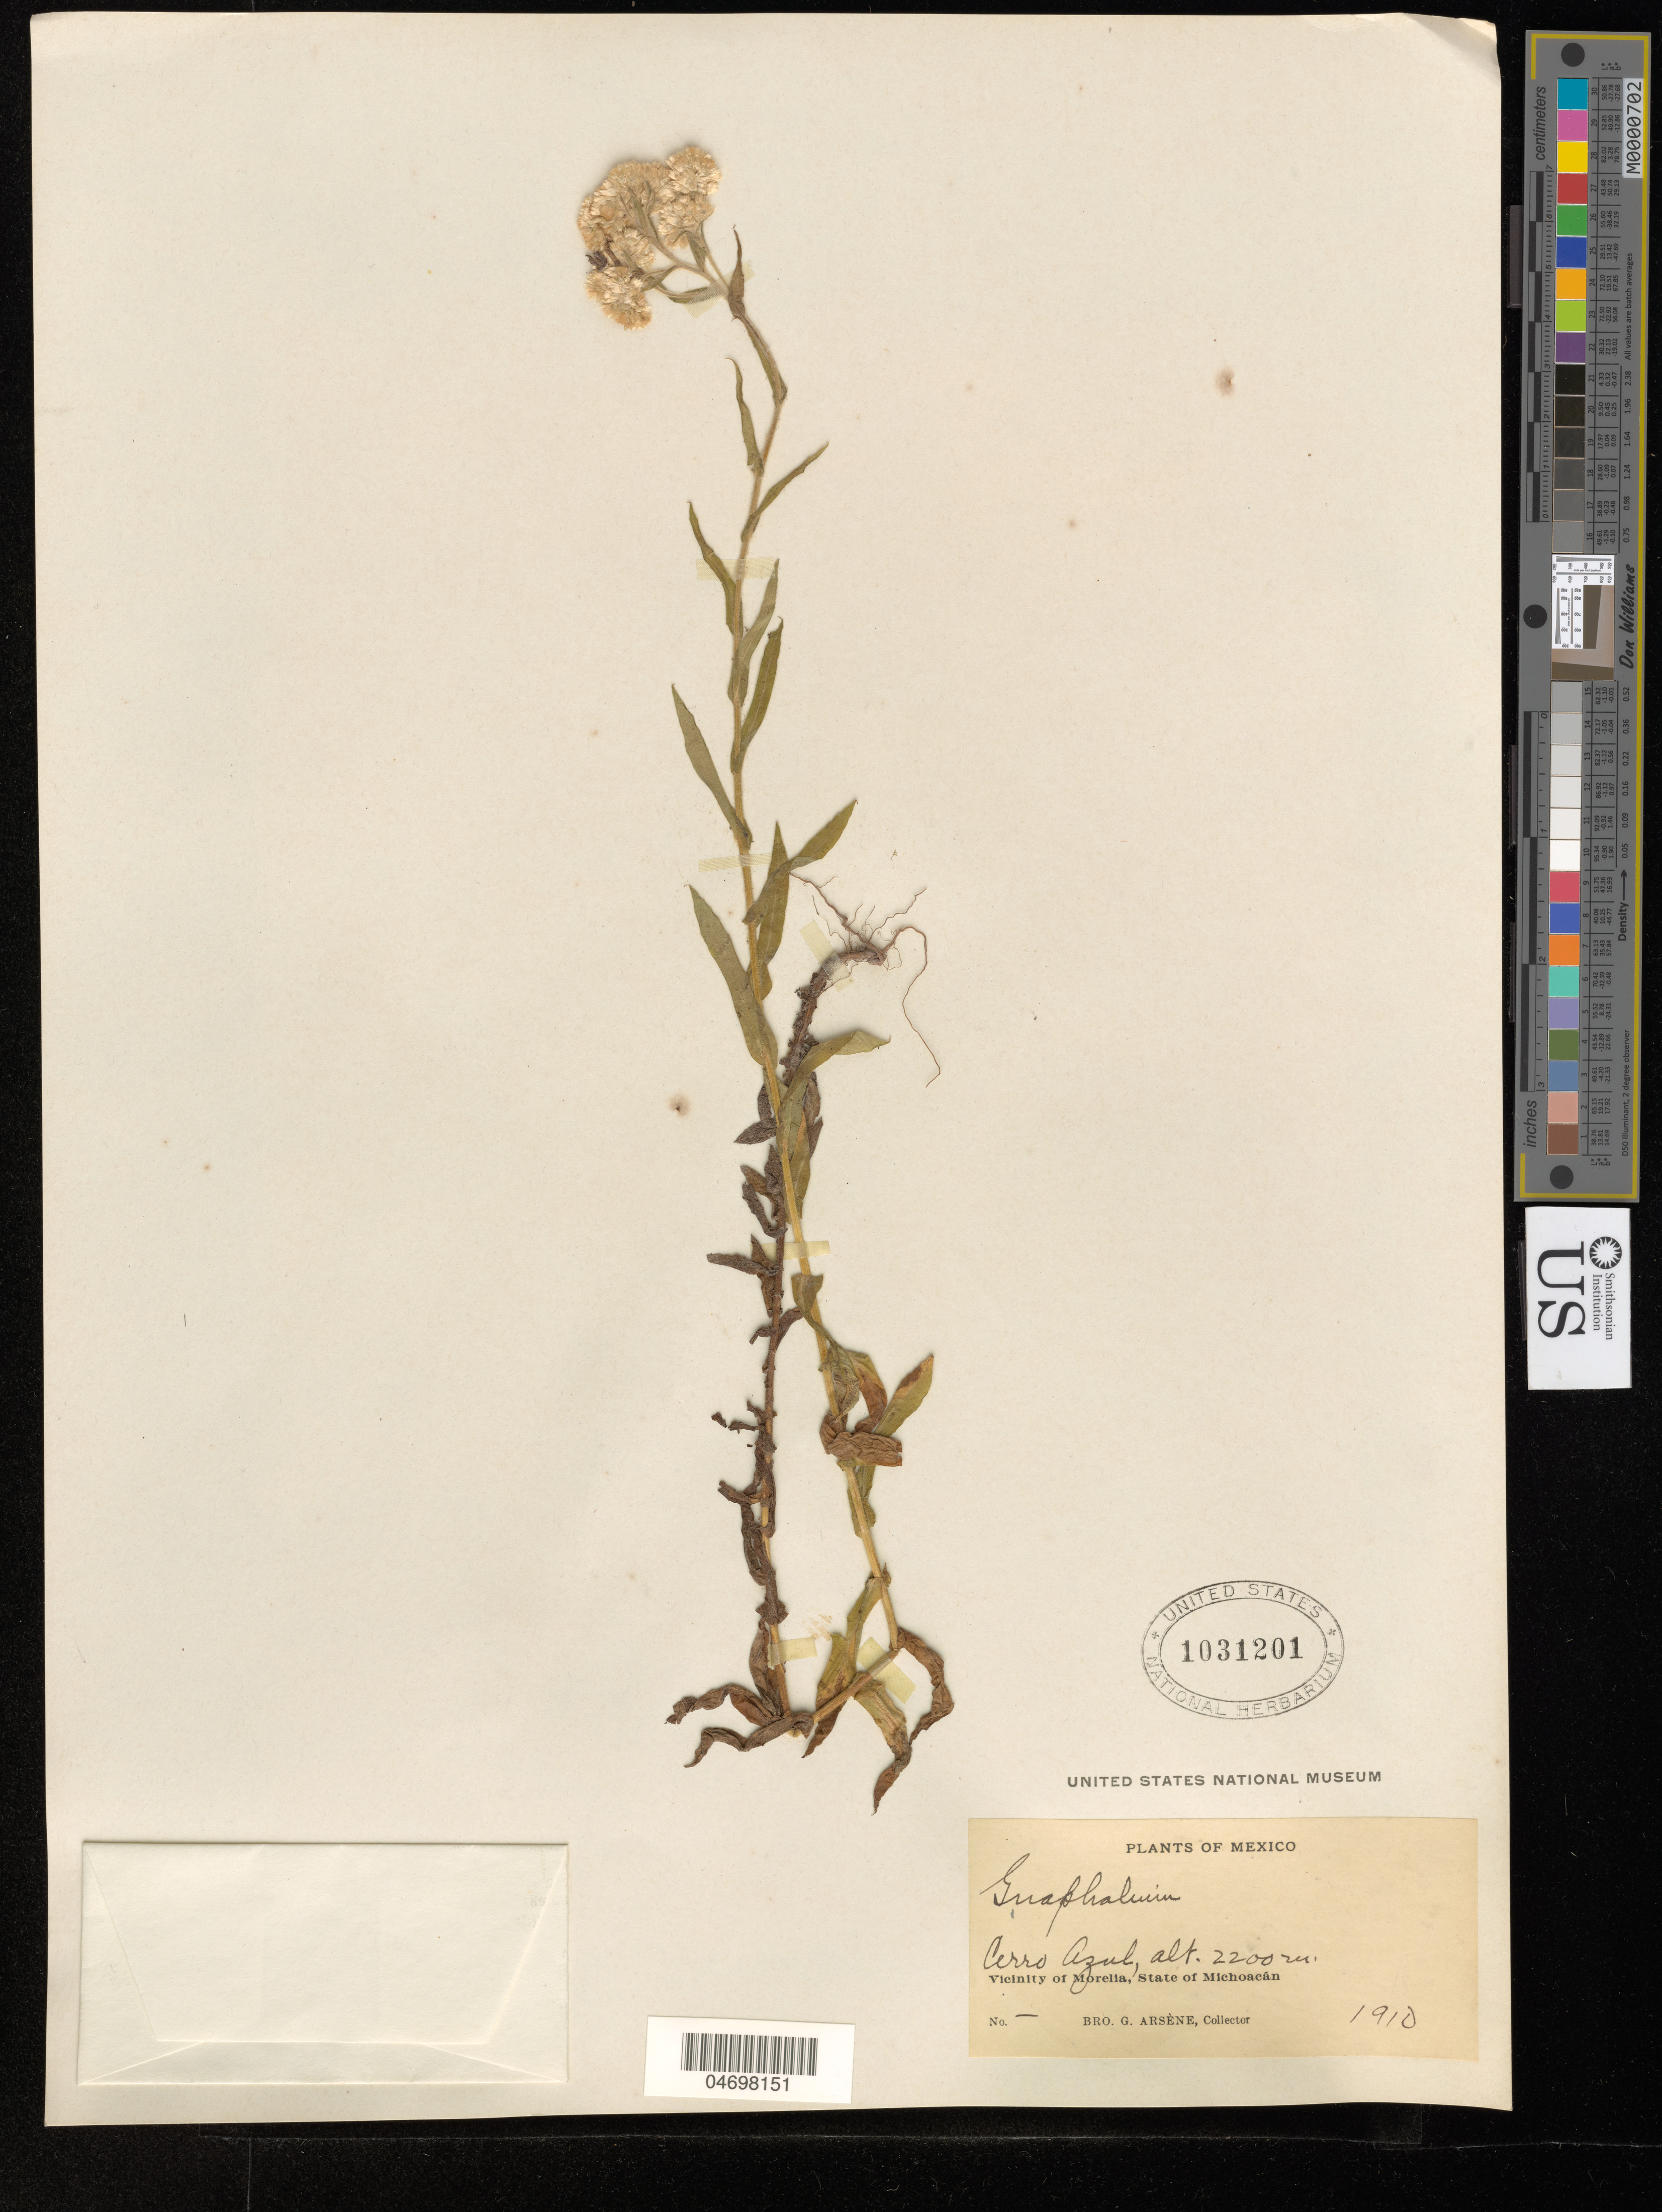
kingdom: Plantae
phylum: Tracheophyta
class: Magnoliopsida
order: Asterales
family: Asteraceae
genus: Gnaphalium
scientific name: Gnaphalium sp.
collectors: Bro. G. Arsène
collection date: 1910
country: Mexico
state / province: Michoacán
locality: Cerro Azul. Vicinity of Morelia.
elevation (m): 2200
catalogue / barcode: US 1031201